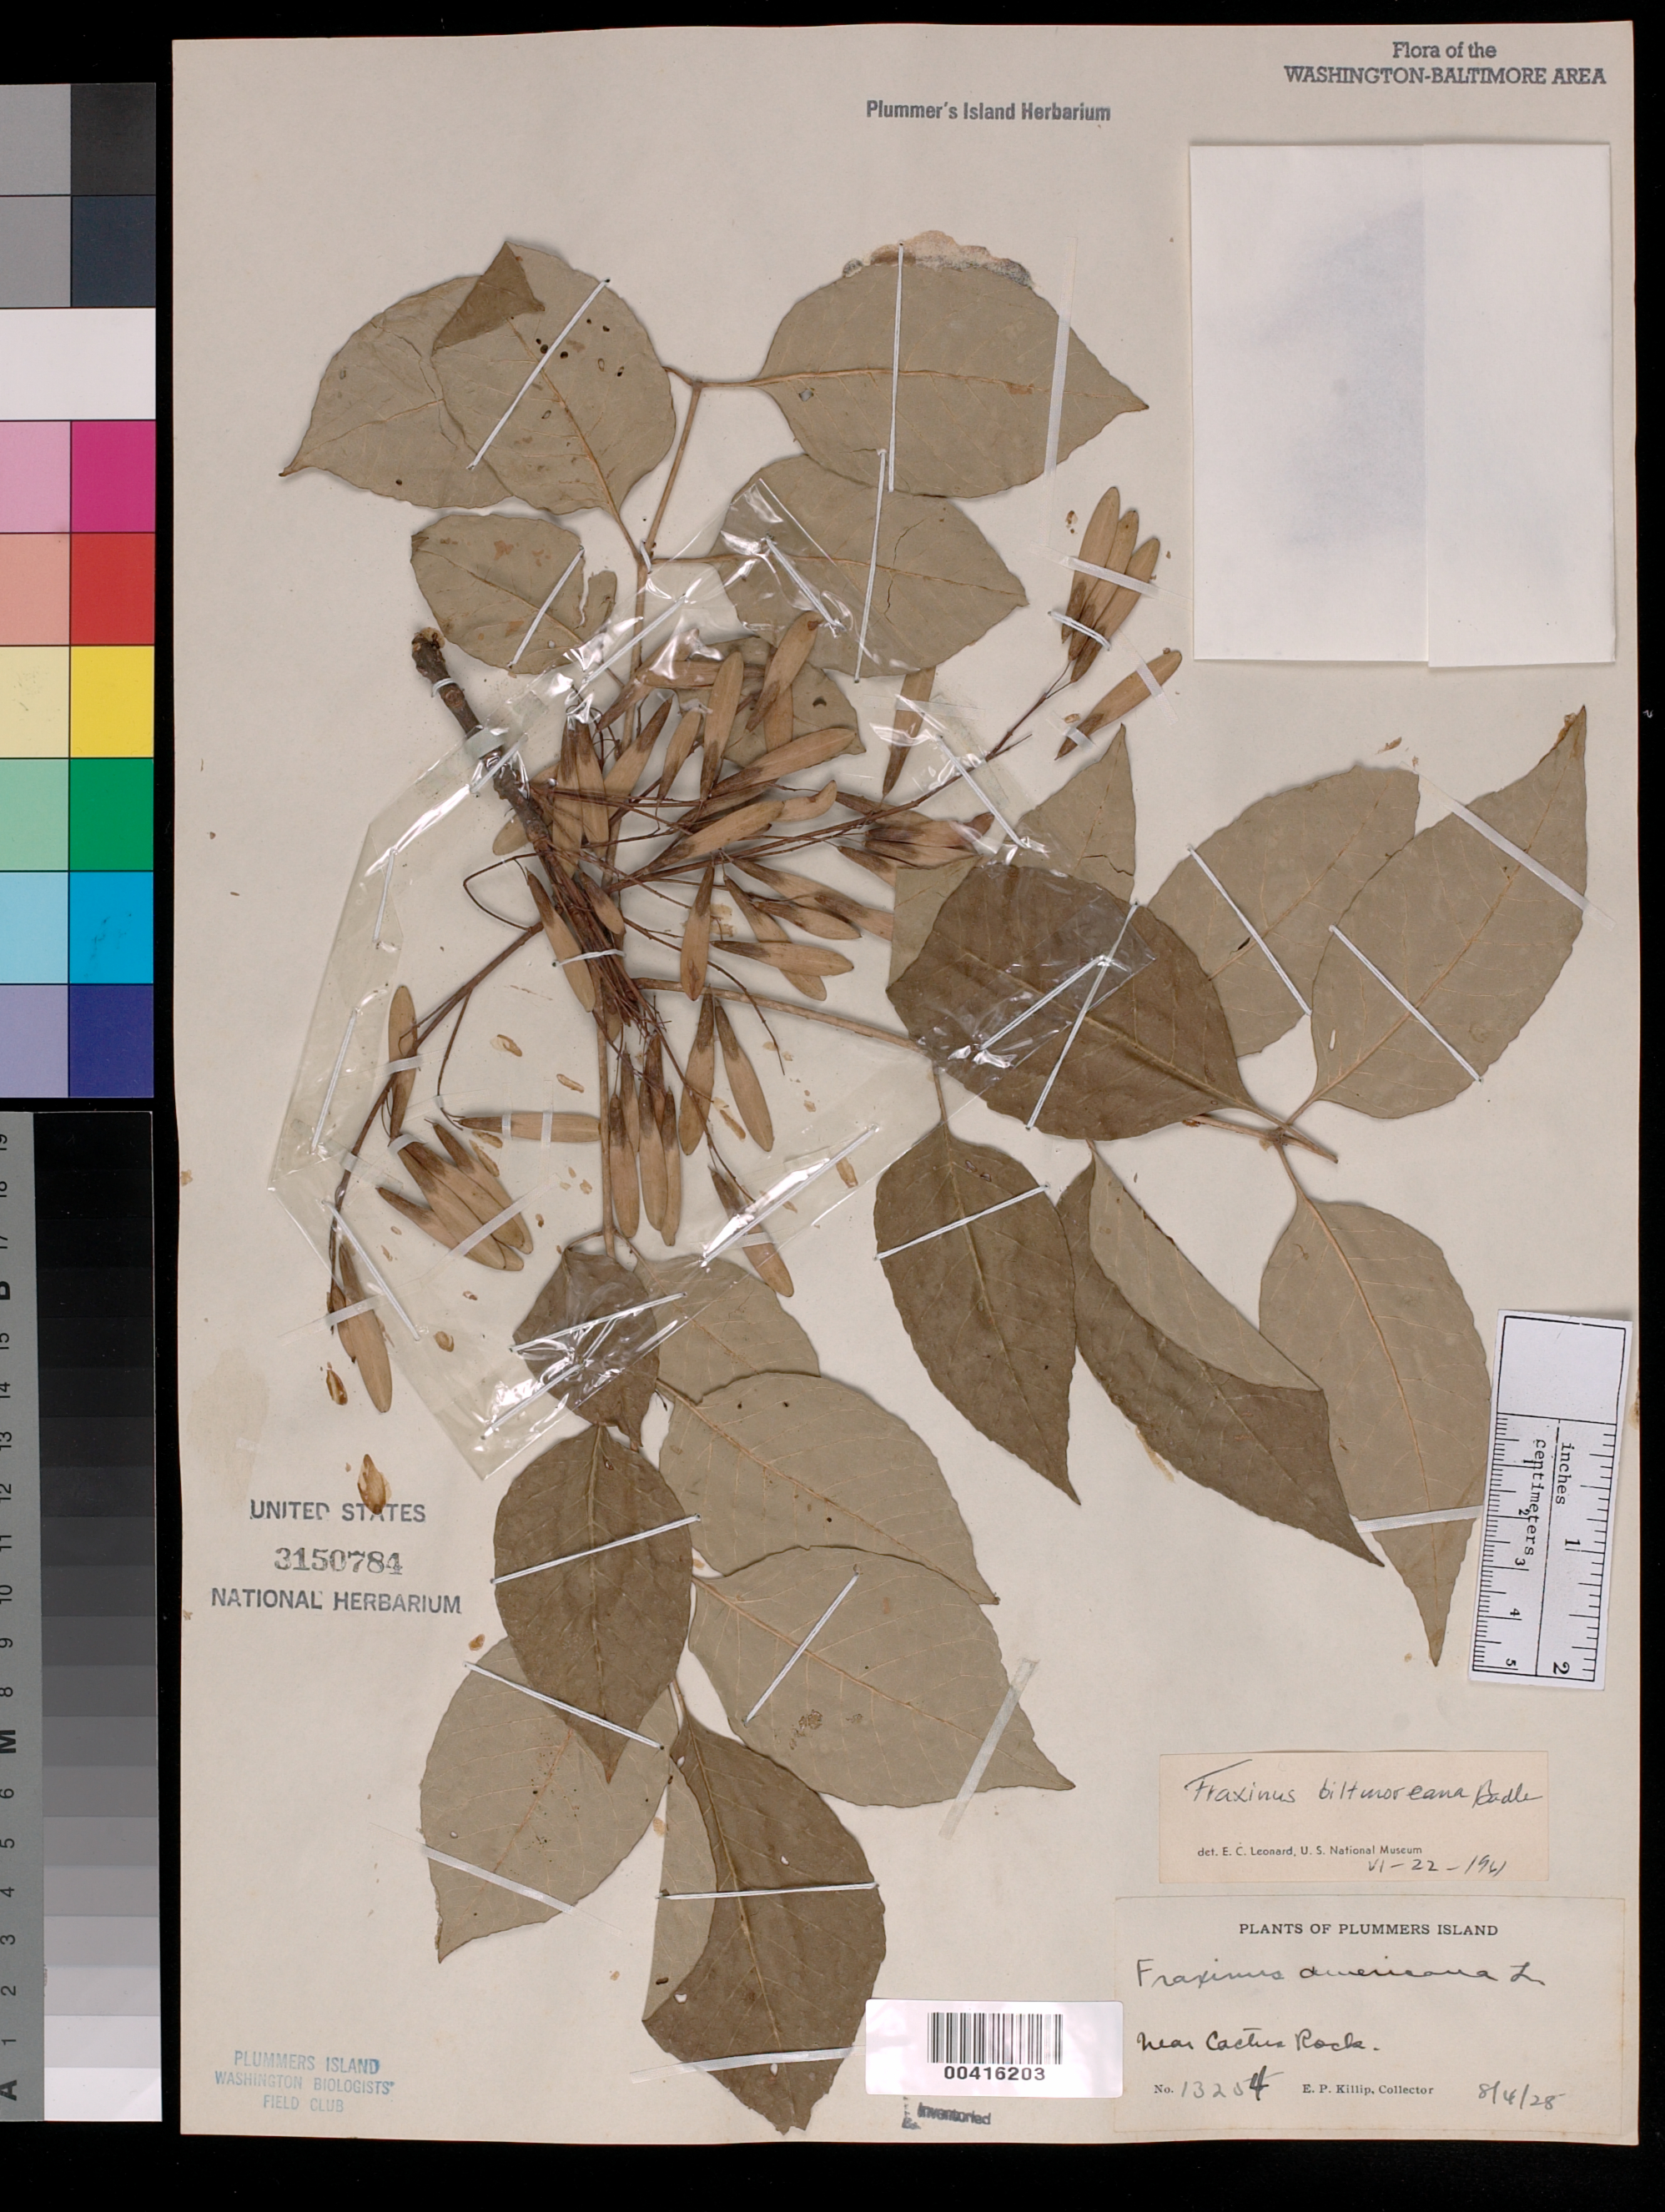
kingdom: Plantae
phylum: Tracheophyta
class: Magnoliopsida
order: Lamiales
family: Oleaceae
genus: Fraxinus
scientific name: Fraxinus americana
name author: L.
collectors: E. P. Killip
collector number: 13254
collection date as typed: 04 Aug 1928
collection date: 1928-08-04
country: United States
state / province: Maryland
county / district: Montgomery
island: Plummers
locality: Plummer's Island C. & O. Canal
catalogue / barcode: US 3150784